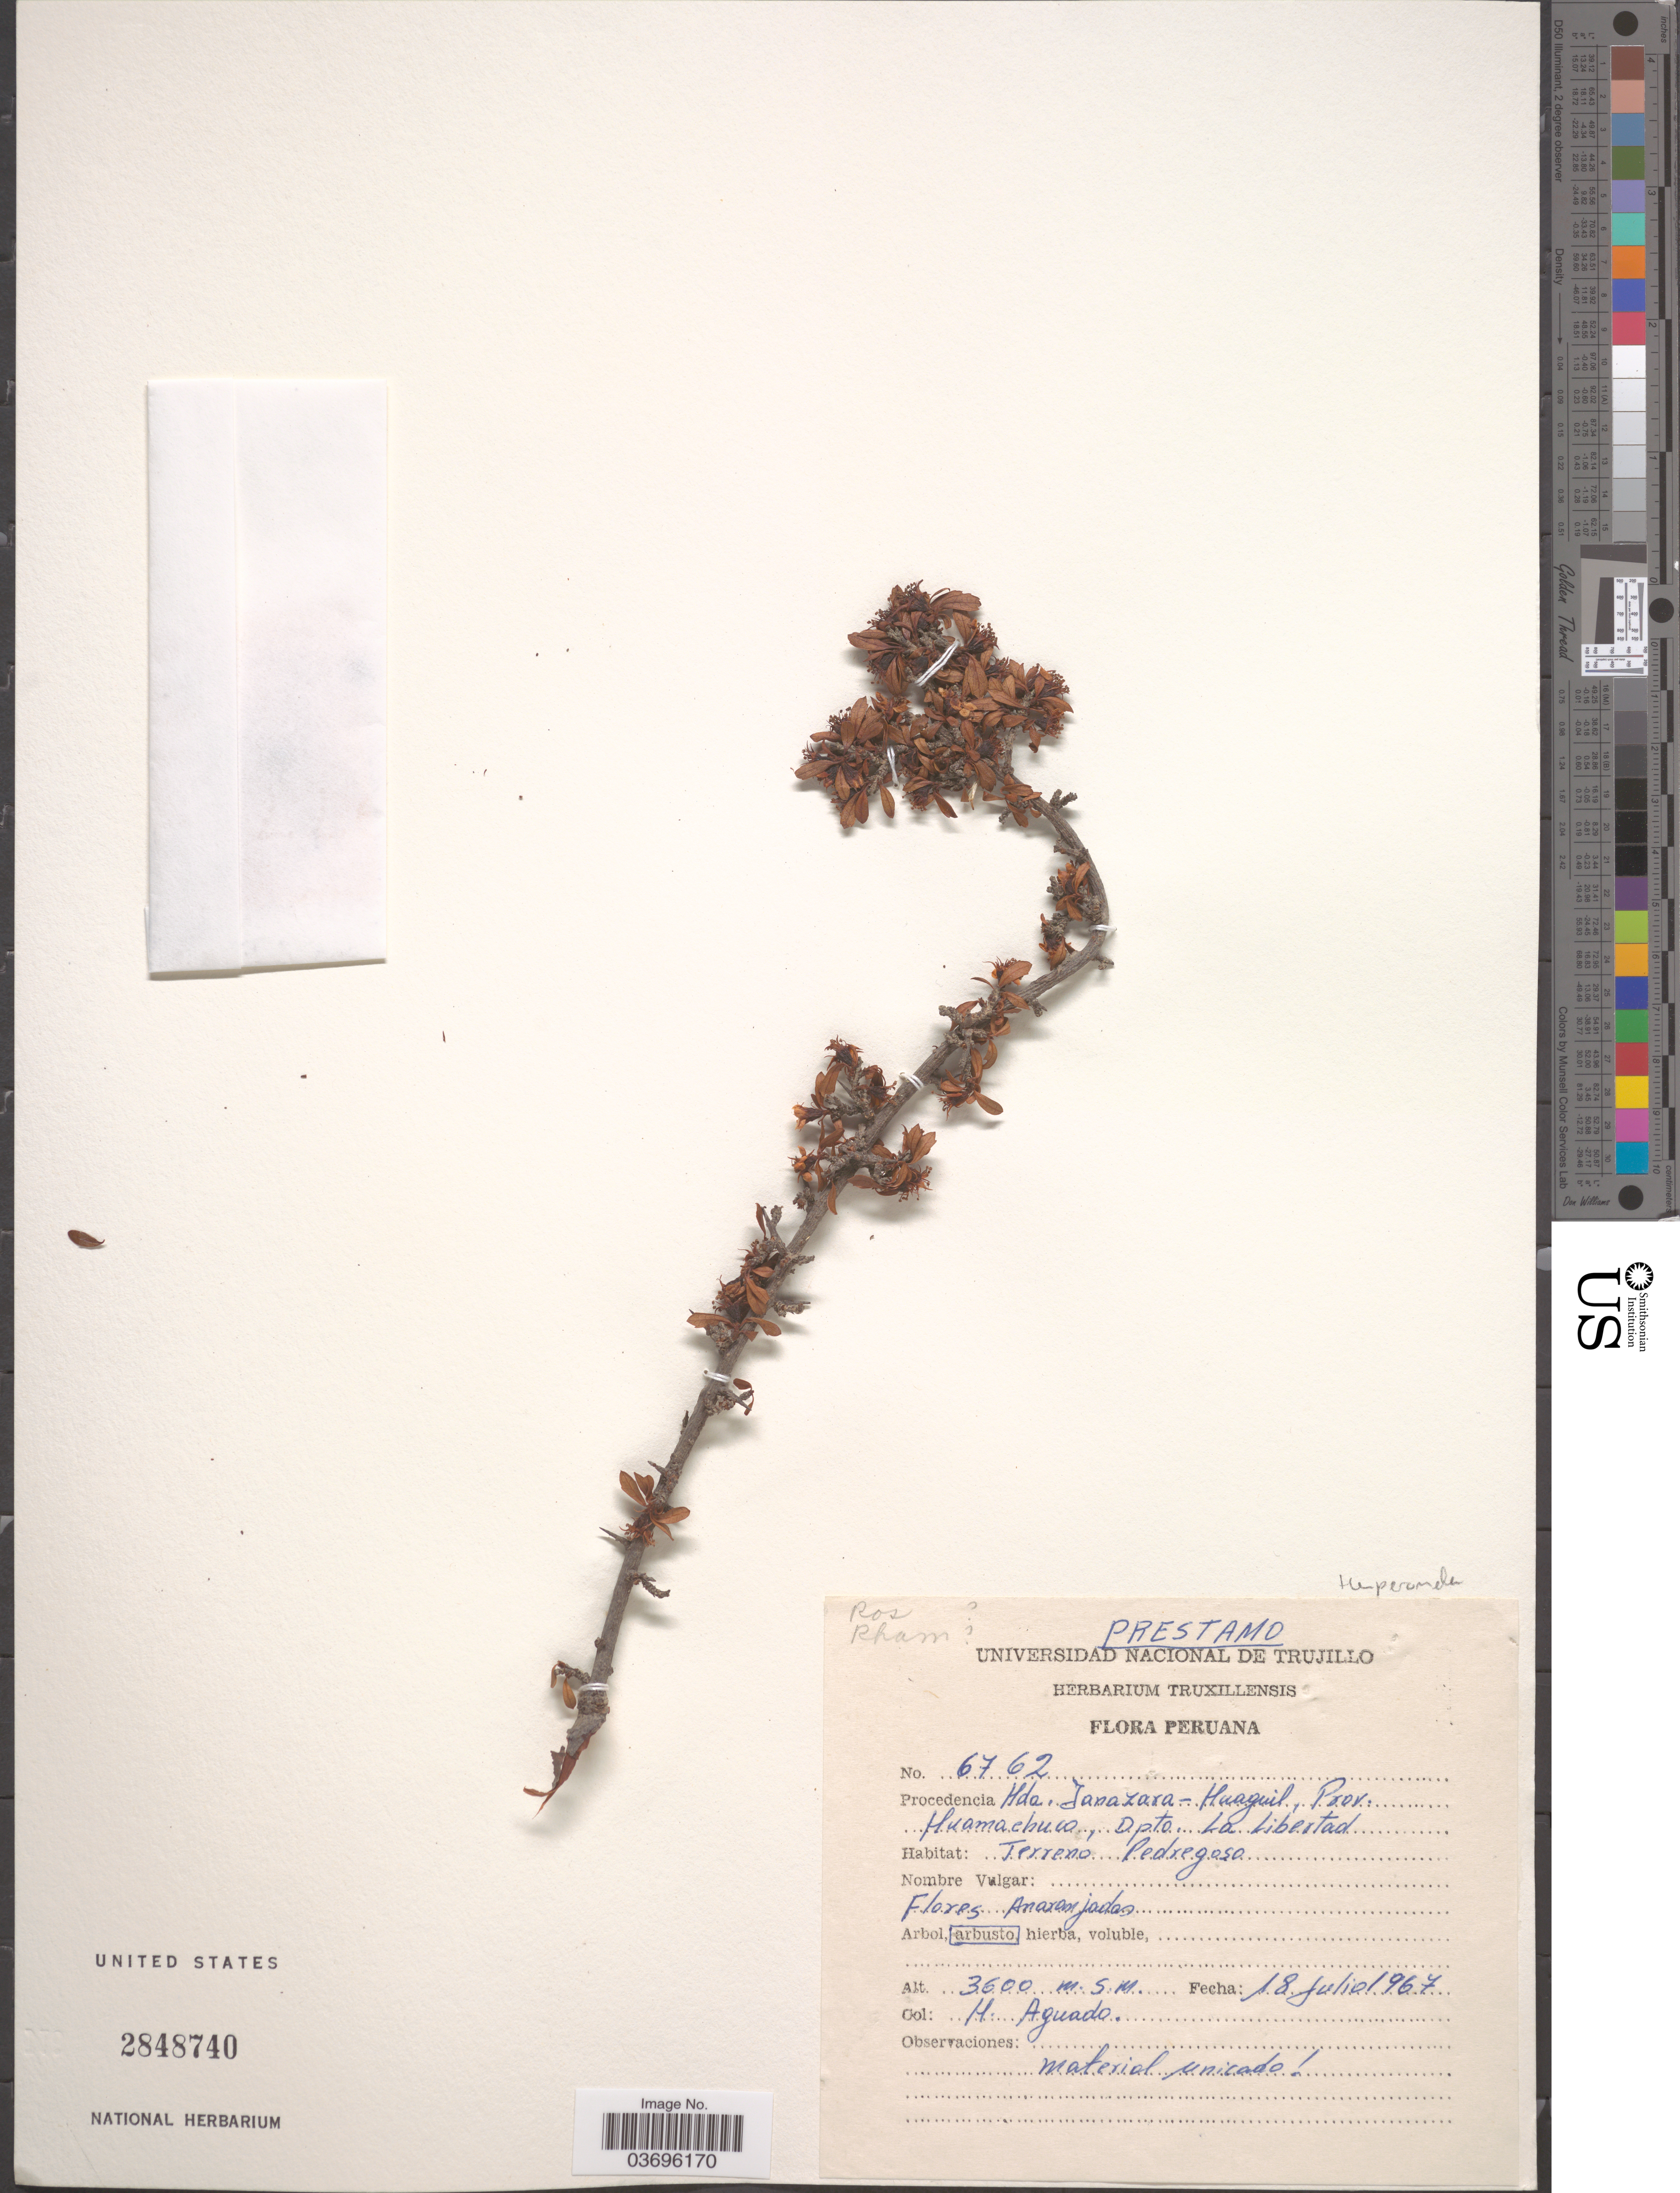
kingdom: Plantae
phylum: Tracheophyta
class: Magnoliopsida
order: Rosales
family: Rosaceae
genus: Hesperomeles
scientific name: Hesperomeles sp.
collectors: H. Aguado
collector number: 6762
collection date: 1967-07-18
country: Peru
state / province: La Libertad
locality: Hda. Yanazara-Huaguil, Prov: Huamachuco, Dpto. La Libertad.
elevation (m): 3600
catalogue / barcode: US 2848740